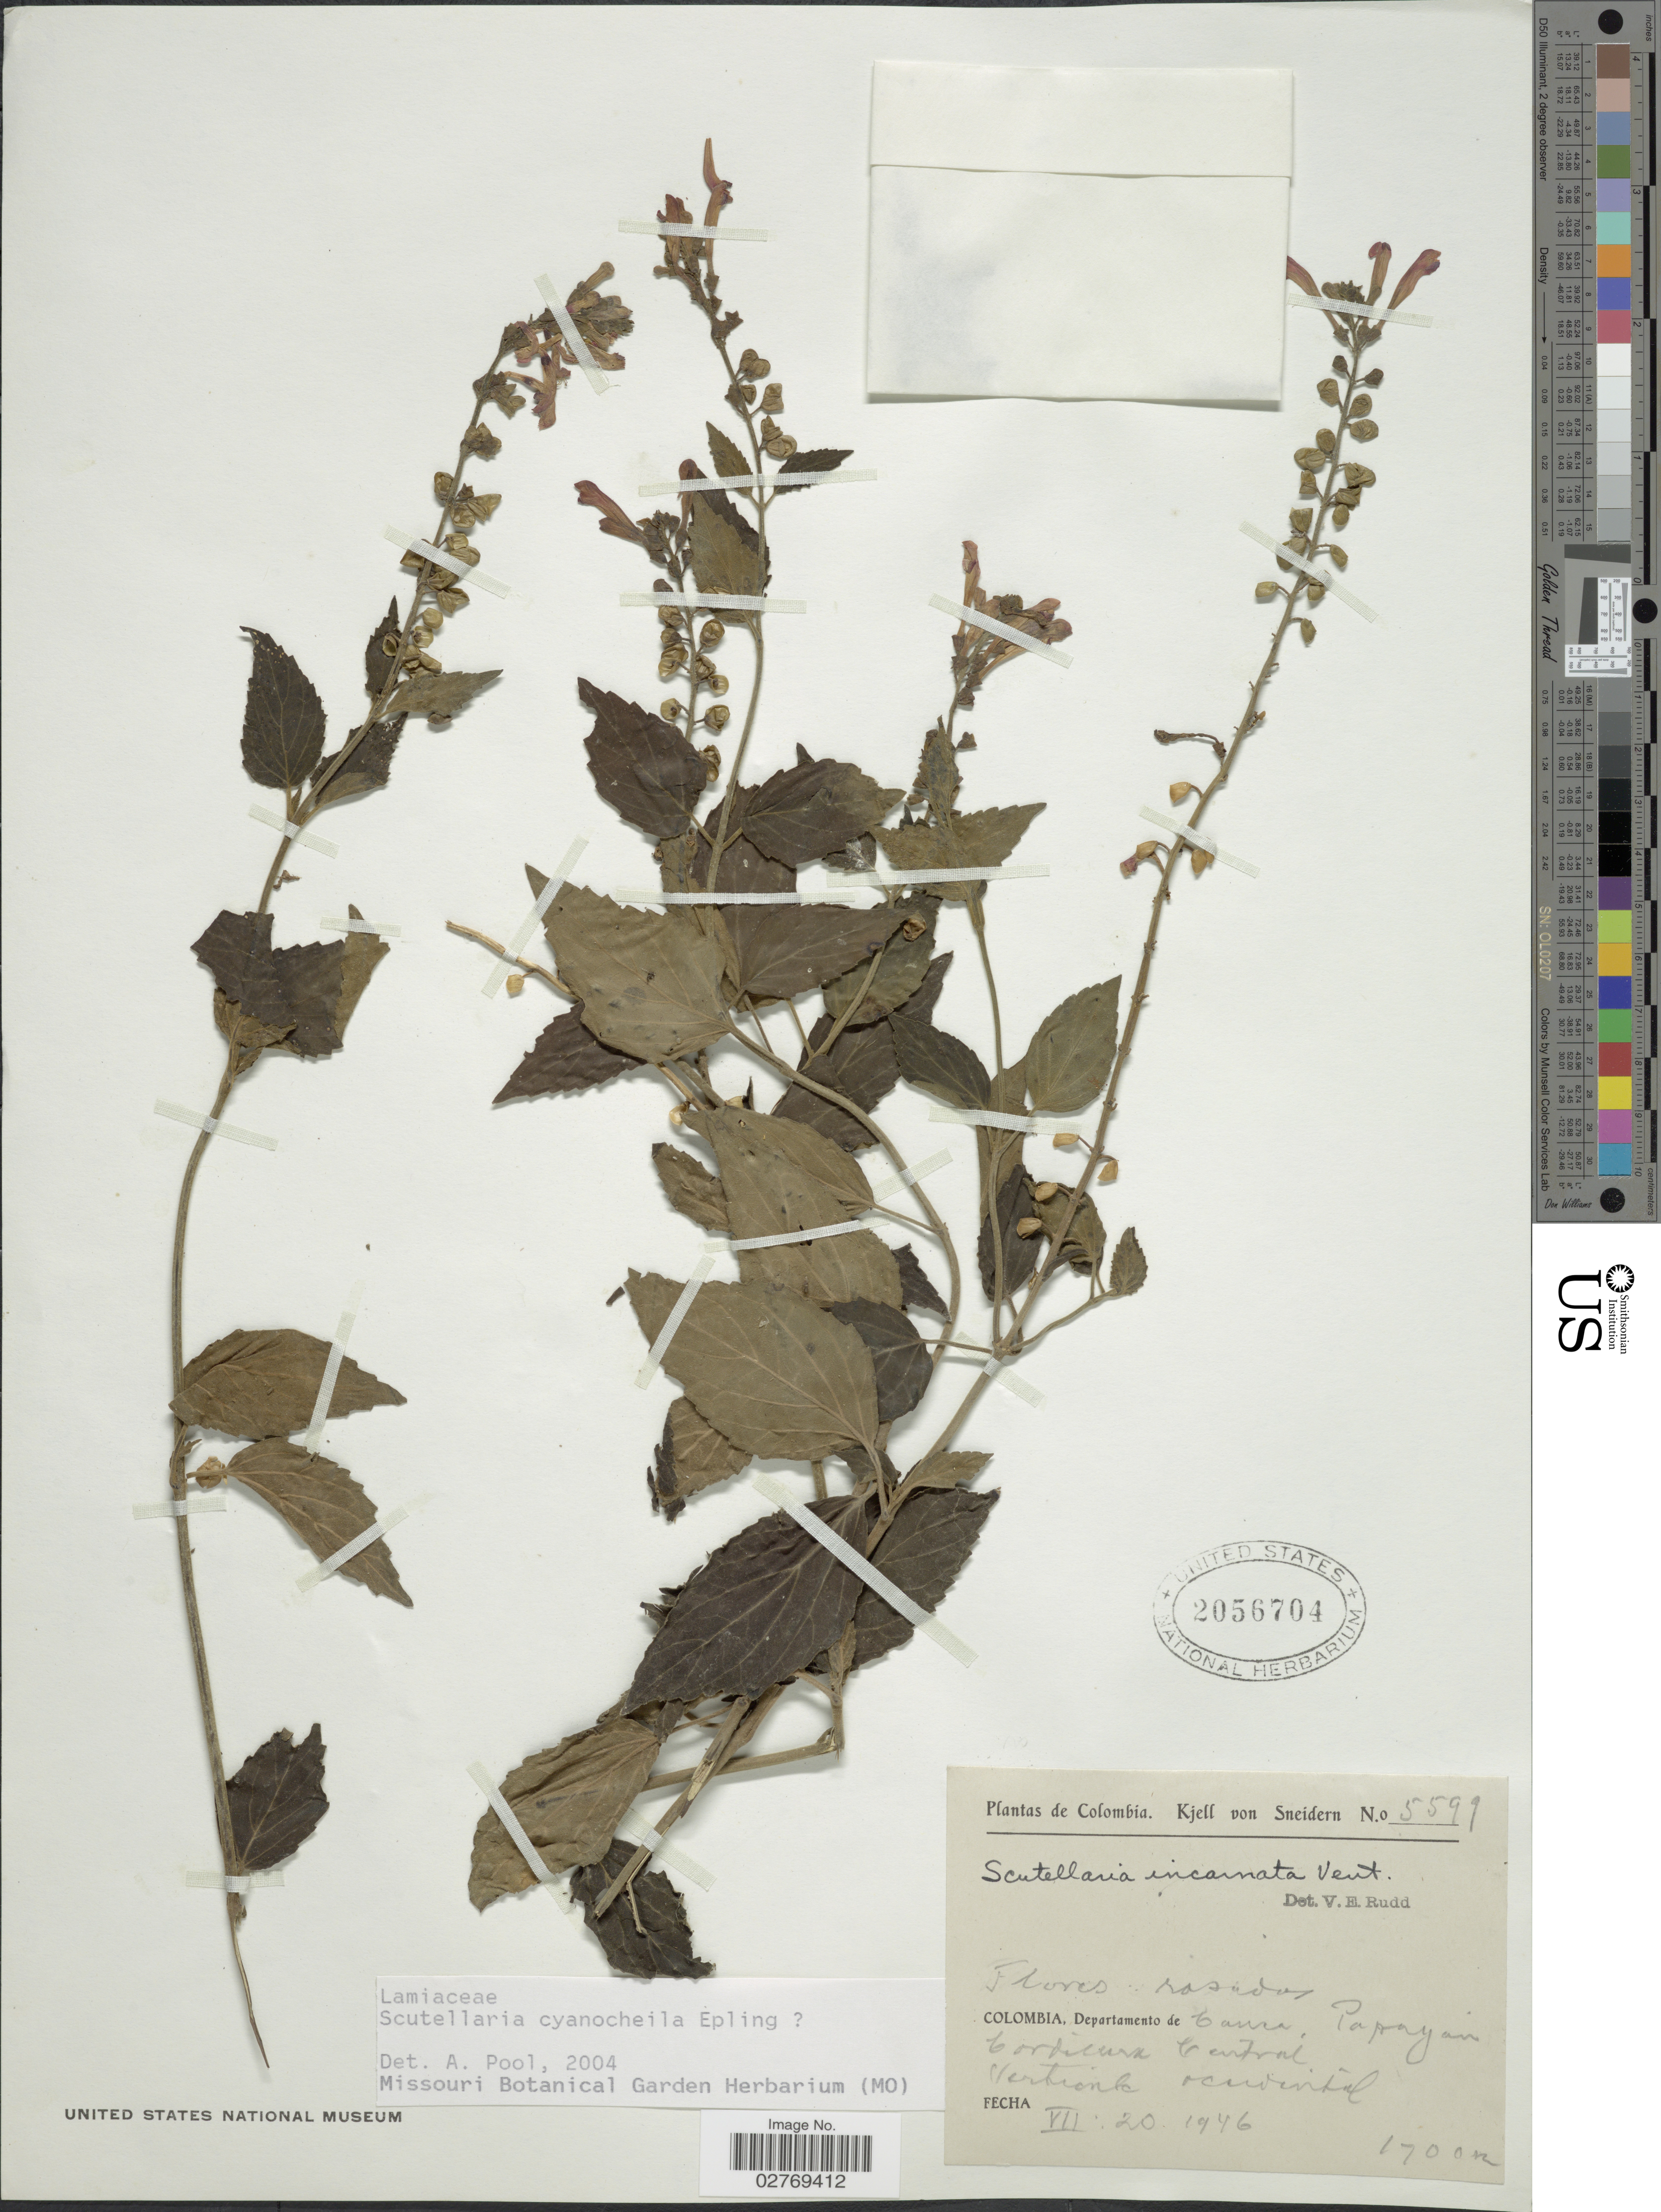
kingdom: Plantae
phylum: Tracheophyta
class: Magnoliopsida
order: Lamiales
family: Lamiaceae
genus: Scutellaria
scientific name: Scutellaria cyanocheila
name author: Epling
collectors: K. von Sneidern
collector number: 5599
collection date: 1946-07-20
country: Colombia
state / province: Cauca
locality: Departamento de Cauca. Popayan Cordillera Central.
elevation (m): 1700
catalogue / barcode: US 2056704